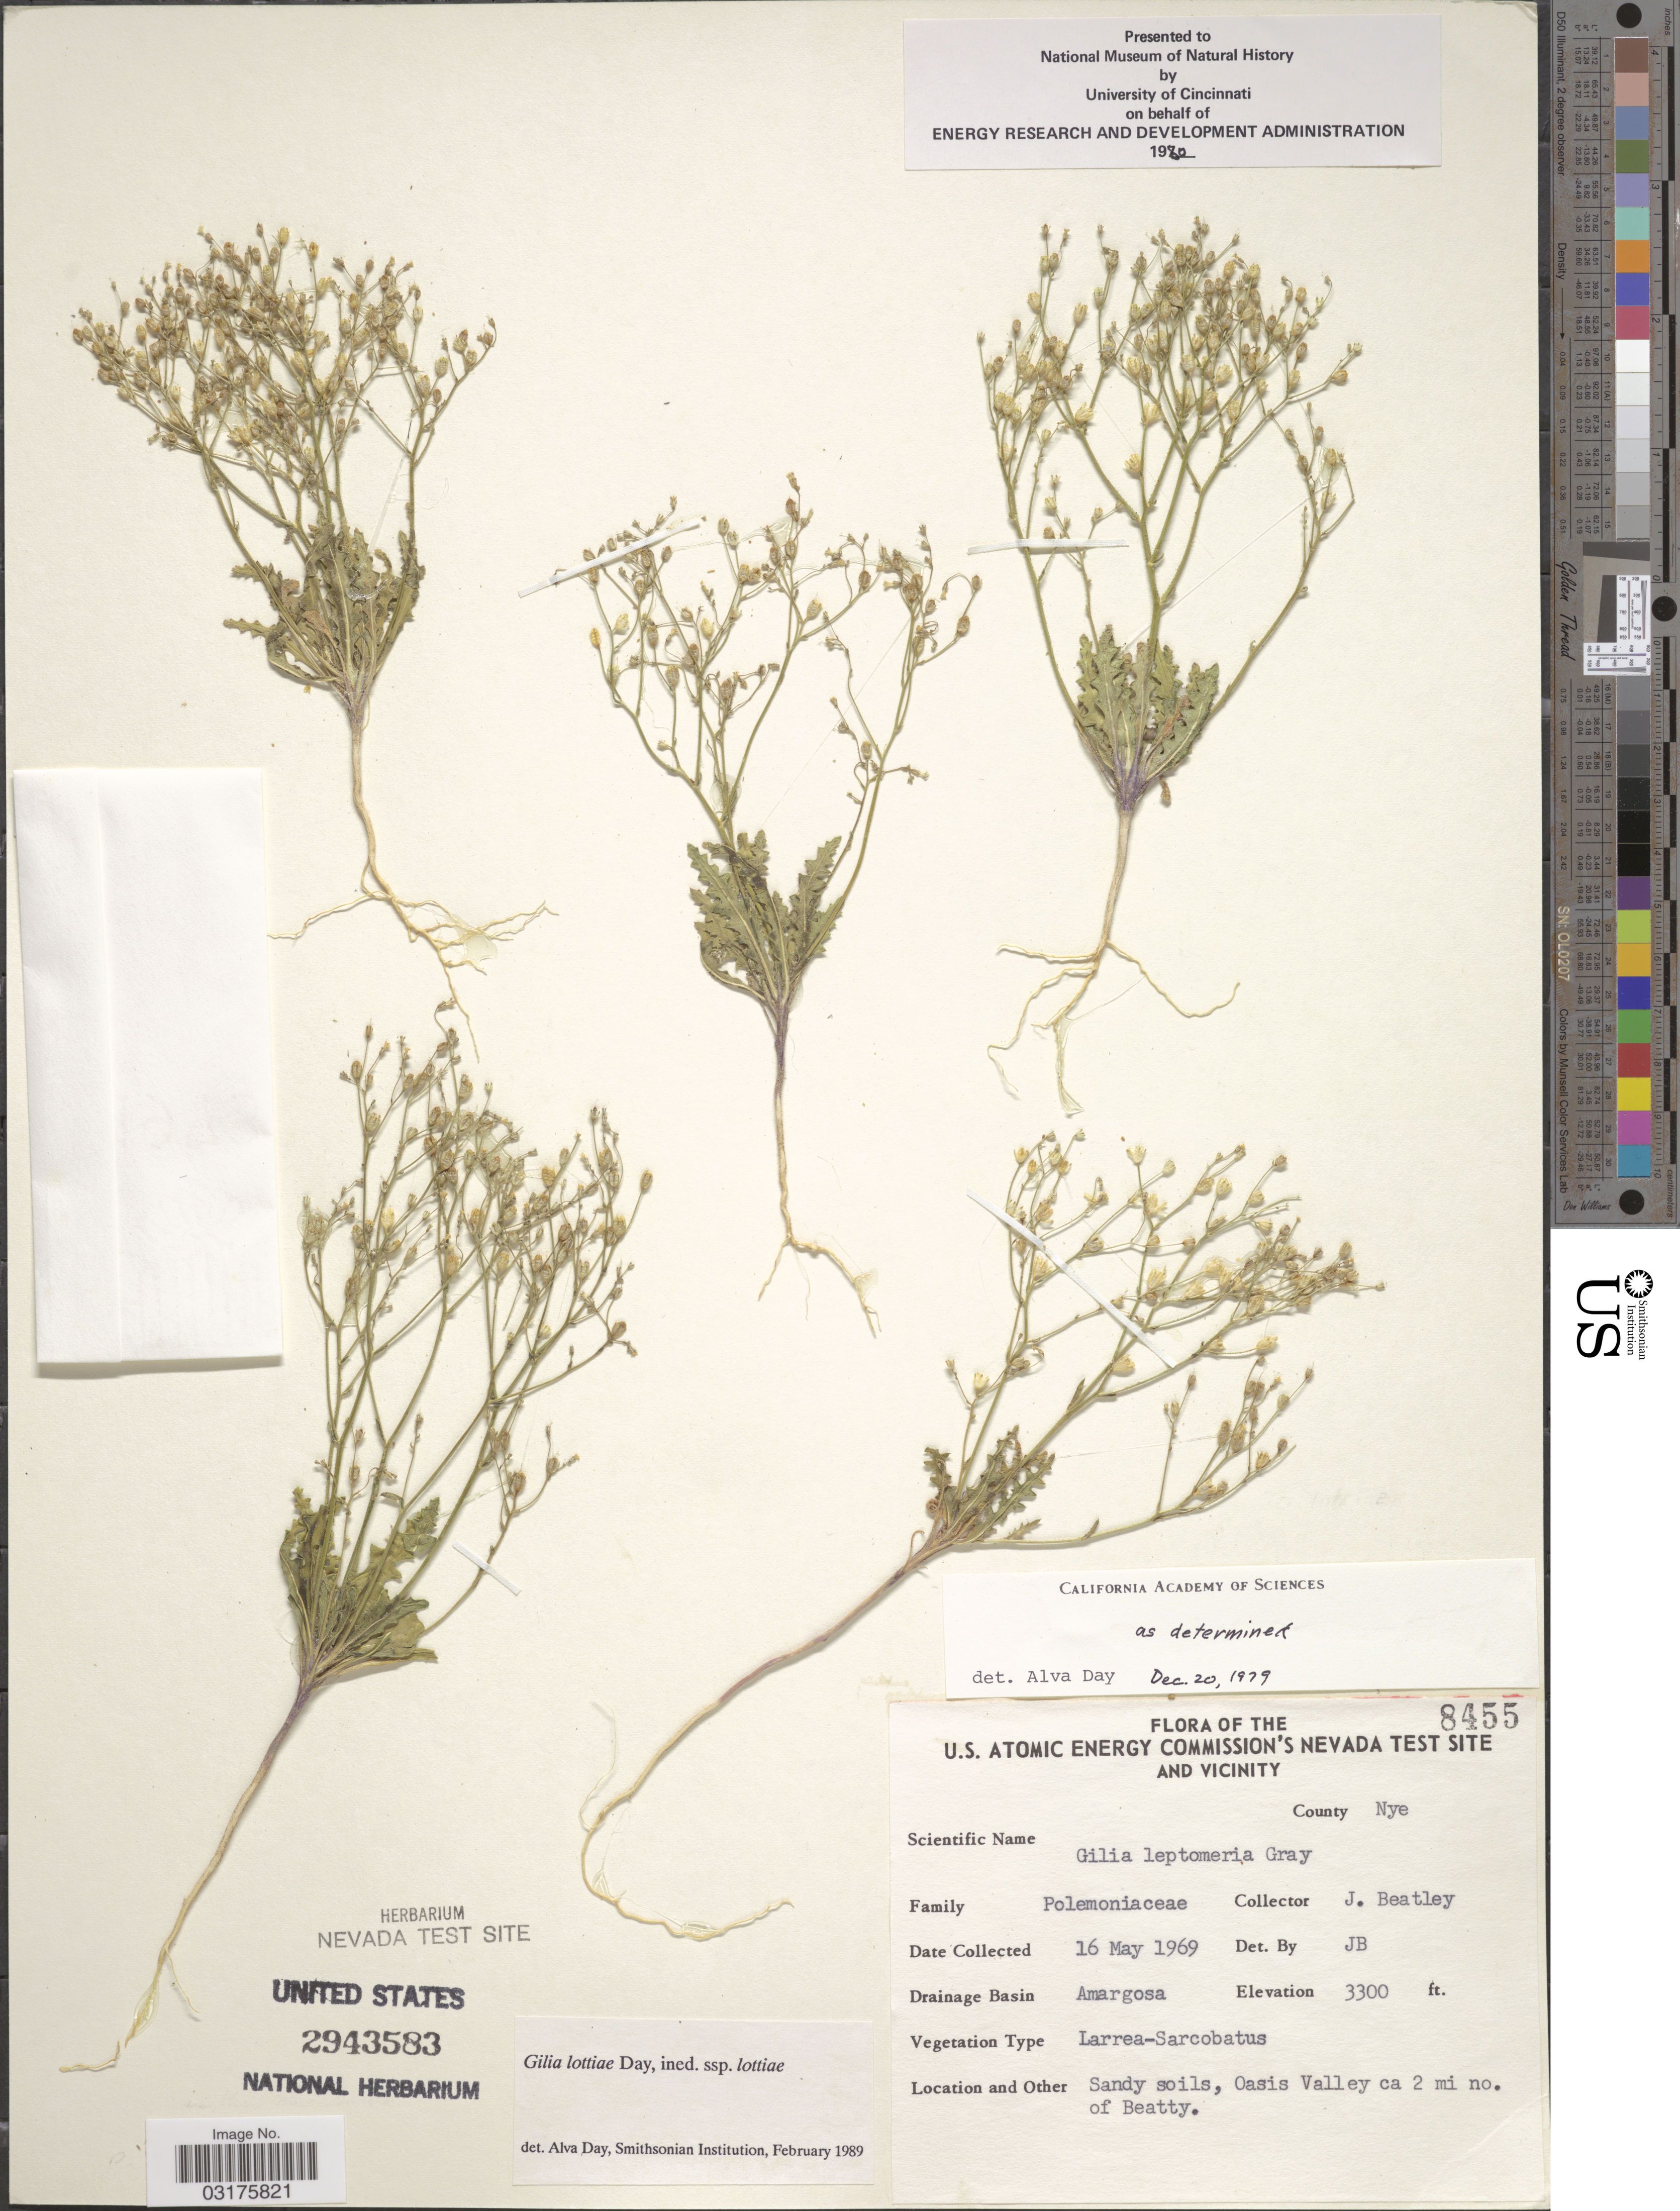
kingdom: Plantae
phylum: Tracheophyta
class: Magnoliopsida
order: Ericales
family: Polemoniaceae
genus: Aliciella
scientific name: Aliciella lottiae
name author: (A.G. Day) J.M. Porter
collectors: J. C. Beatley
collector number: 8455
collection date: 1969-05-16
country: United States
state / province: Nevada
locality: The U.S. Atomic Energy Commission's Nevada Test Site and Vicinity. County Nye. Drainage Basin Amargosa. Oasis Valley ca 2 mi no. of Beatty.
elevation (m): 1006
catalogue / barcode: US 2943583